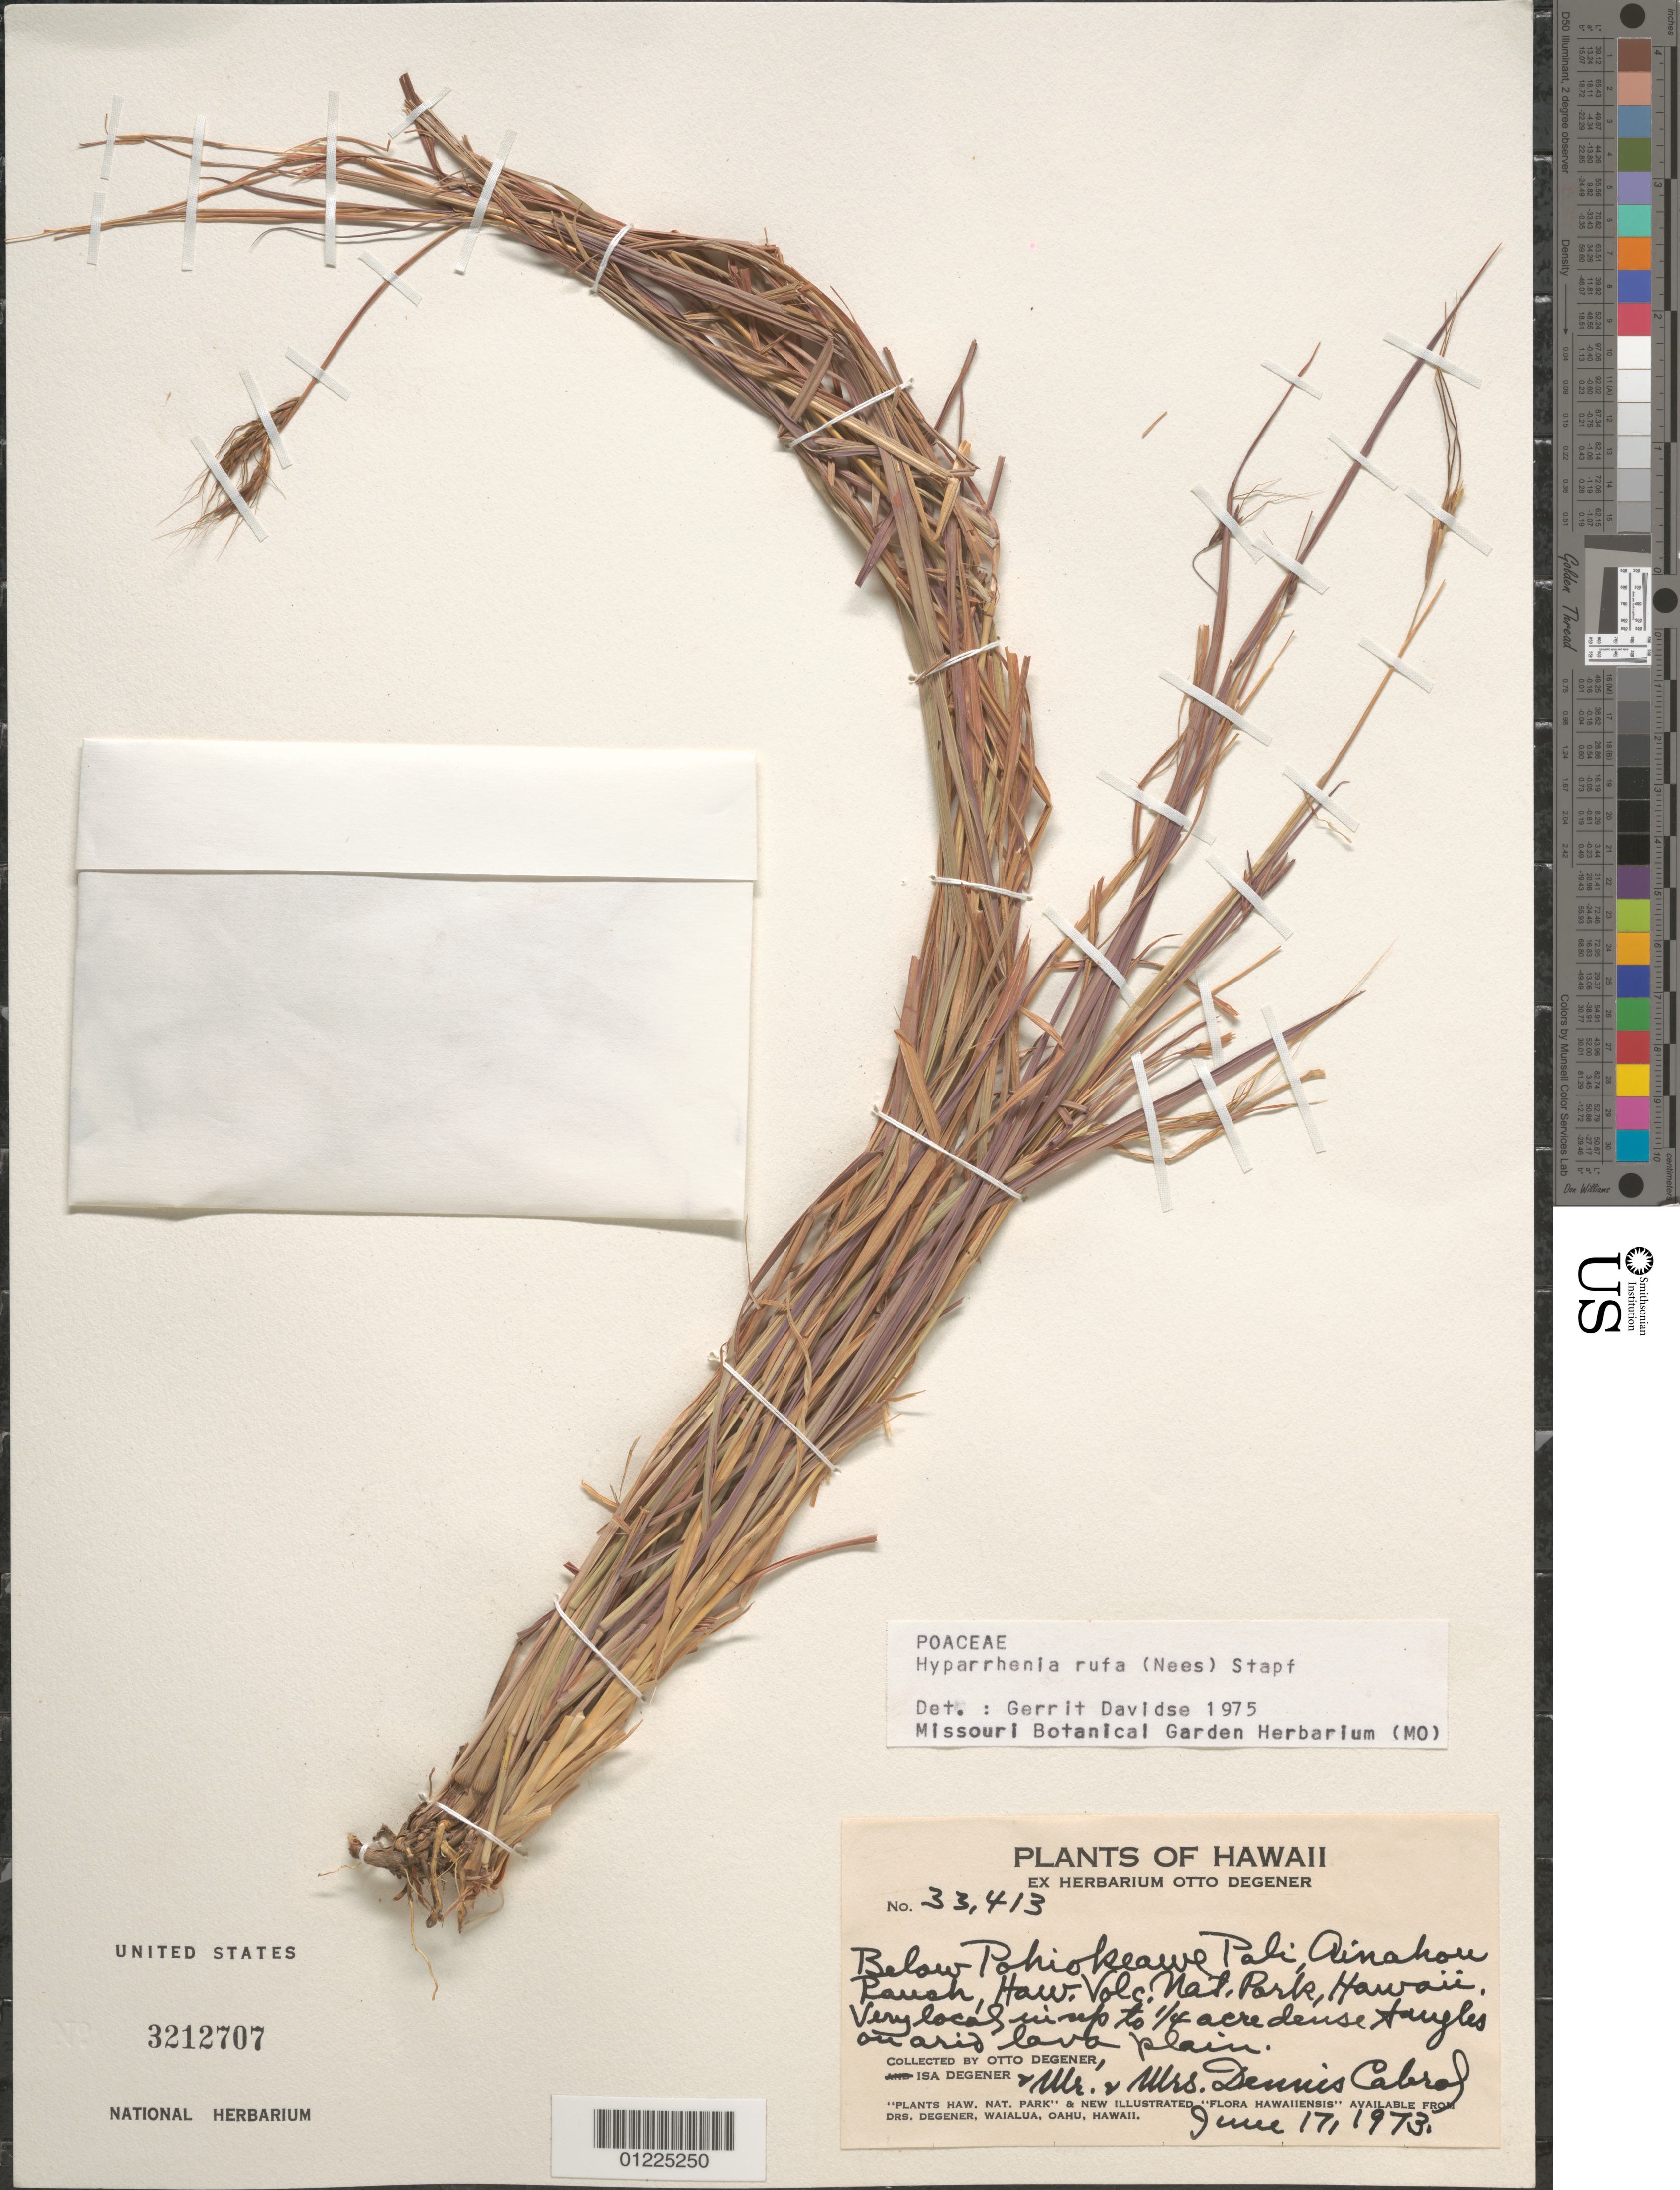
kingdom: Plantae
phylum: Tracheophyta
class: Liliopsida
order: Poales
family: Poaceae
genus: Hyparrhenia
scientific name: Hyparrhenia rufa var. rufa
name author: (Nees) Stapf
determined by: Faccenda, K.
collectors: O. Degener, I. Degener & D. Cabral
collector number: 33,413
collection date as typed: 17 Jun 1973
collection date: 1973-06-17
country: United States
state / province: Hawaii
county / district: Hawaii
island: Hawaii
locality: Below Poliokeawe Pali, Ainahou Ranch, Hawaii Volcano National Park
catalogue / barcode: US 3212707